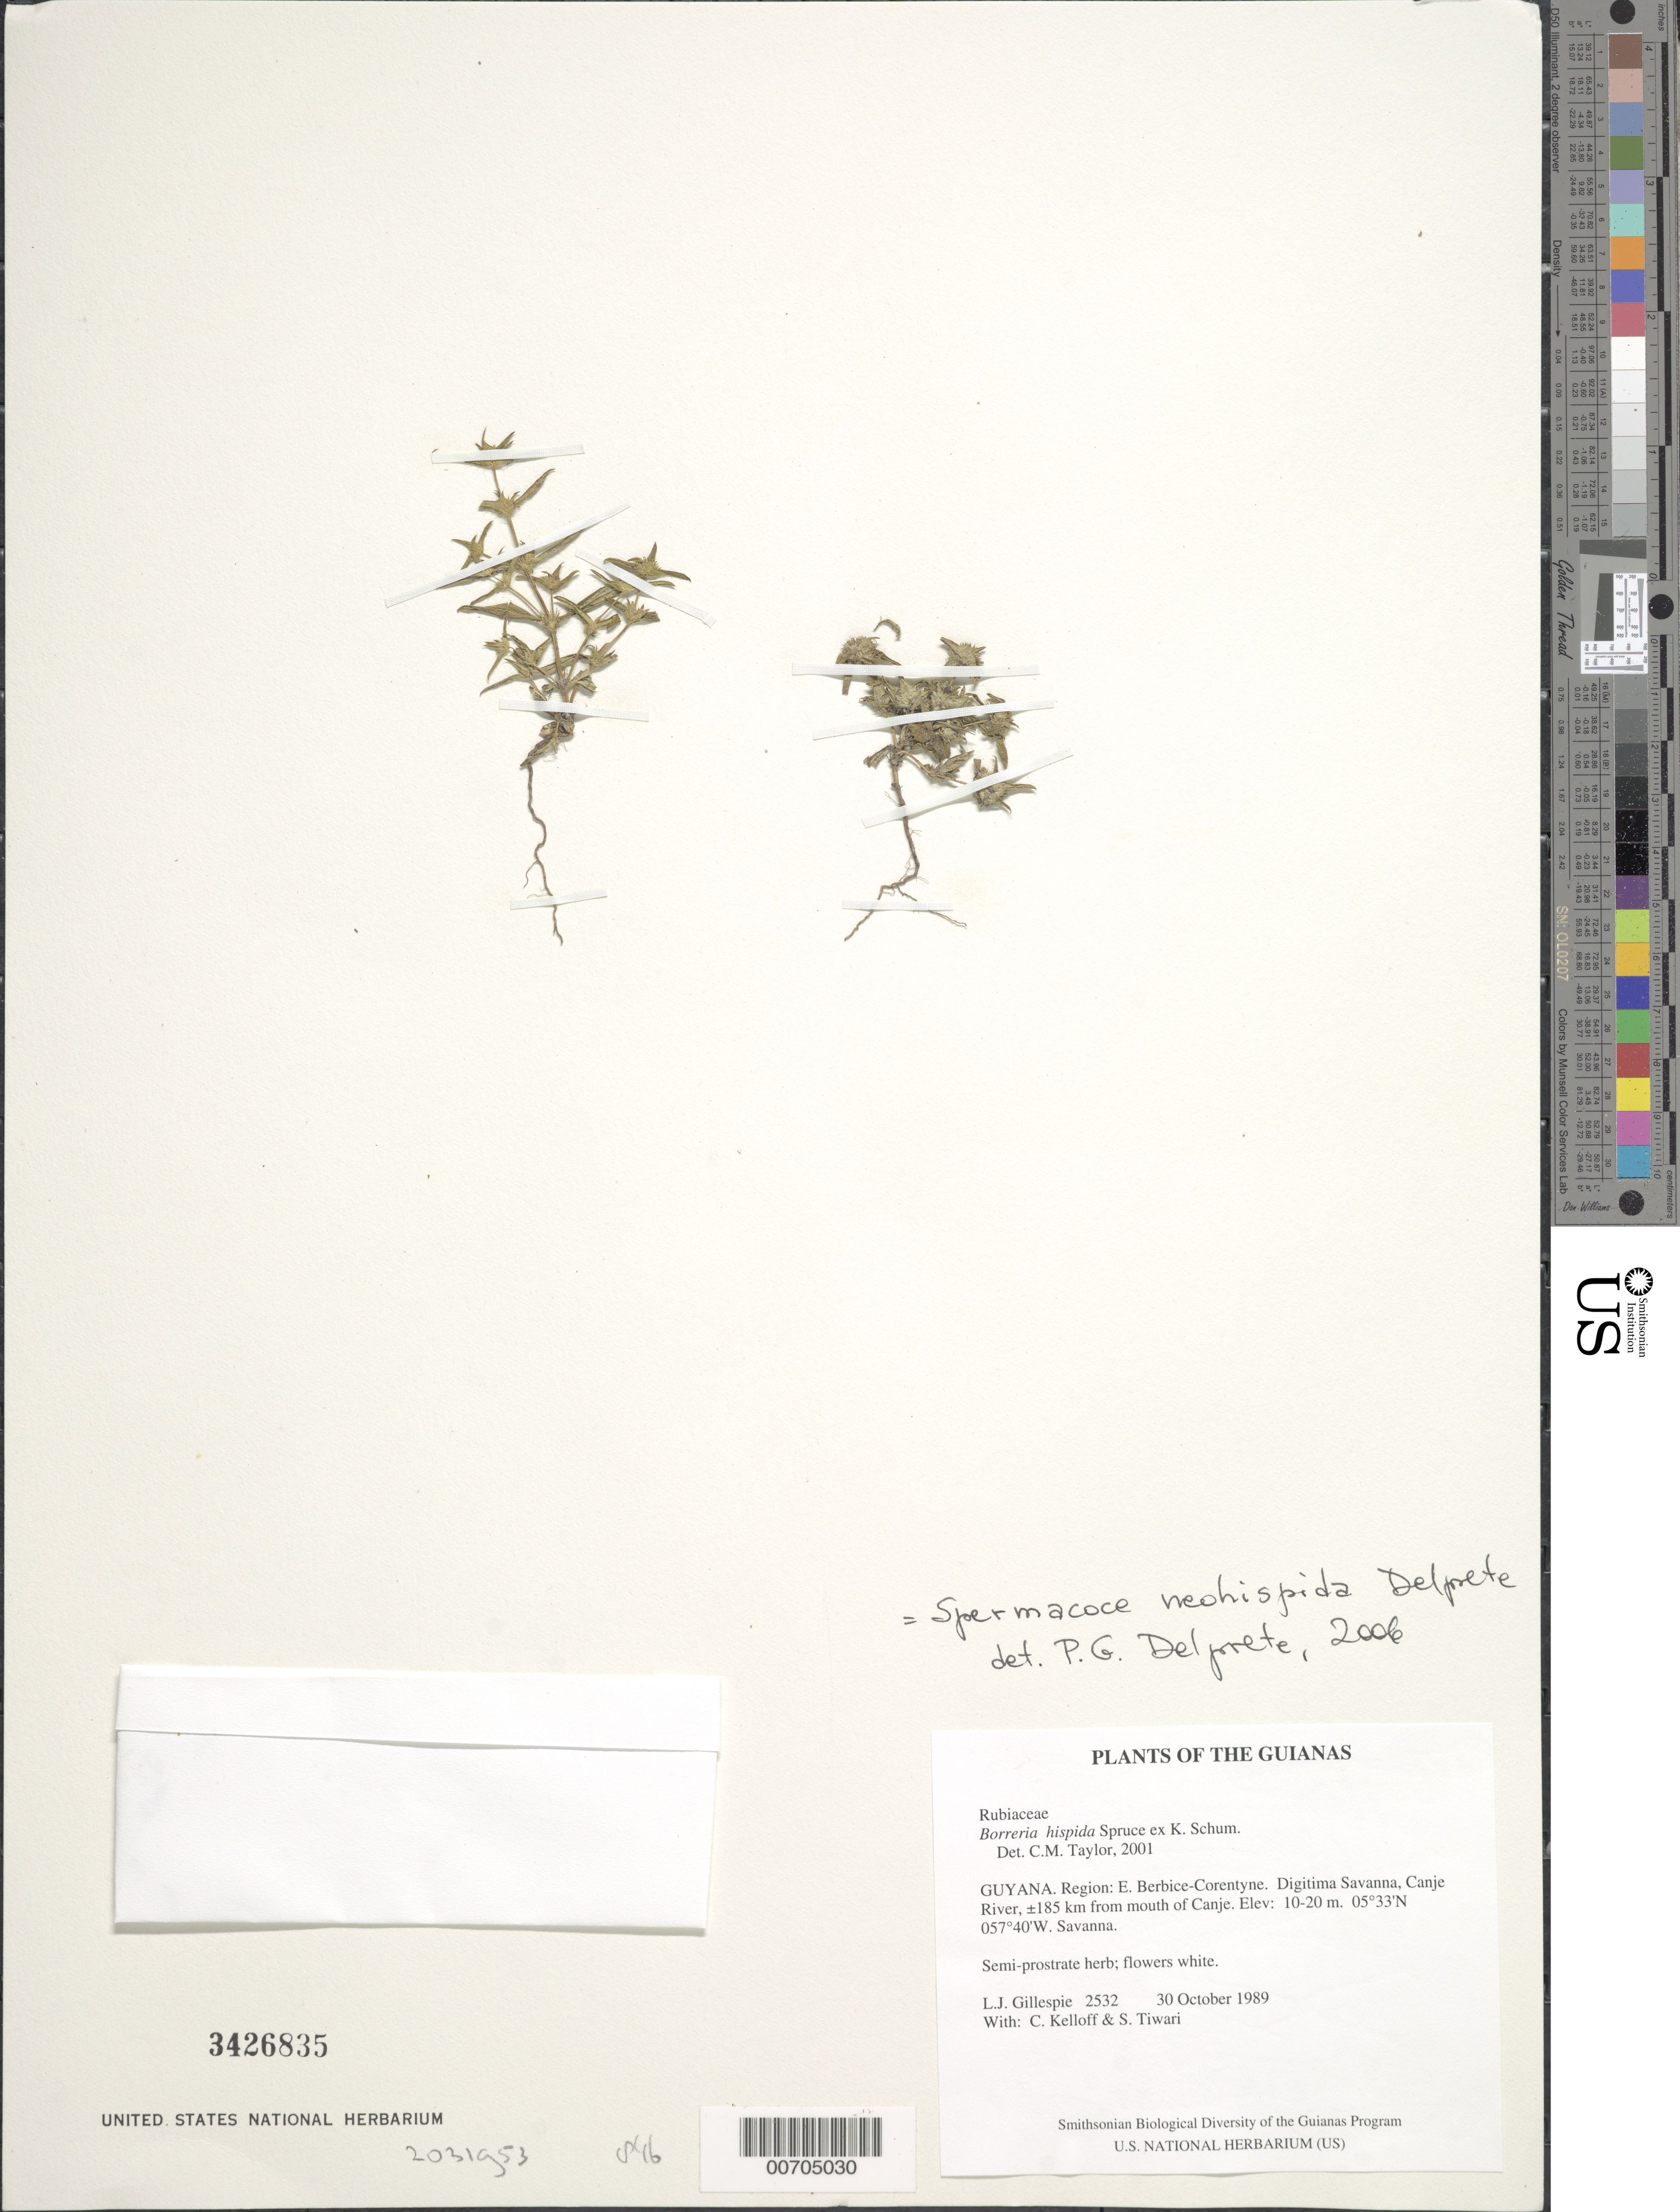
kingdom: Plantae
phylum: Tracheophyta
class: Magnoliopsida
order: Gentianales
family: Rubiaceae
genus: Spermacoce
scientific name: Spermacoce neohispida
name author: Govaerts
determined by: Delprete, P. G., Herb. de Guyane Cay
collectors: L. J. Gillespie, C. L. Kelloff & S. Tiwari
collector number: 2532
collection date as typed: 30 October 1989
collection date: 1989-10-30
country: Guyana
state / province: E. Berbice-Corentyne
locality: Digitima Savanna, Canje River, ±185 km from mouth of Canje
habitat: Savanna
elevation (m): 10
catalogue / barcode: US 3426835